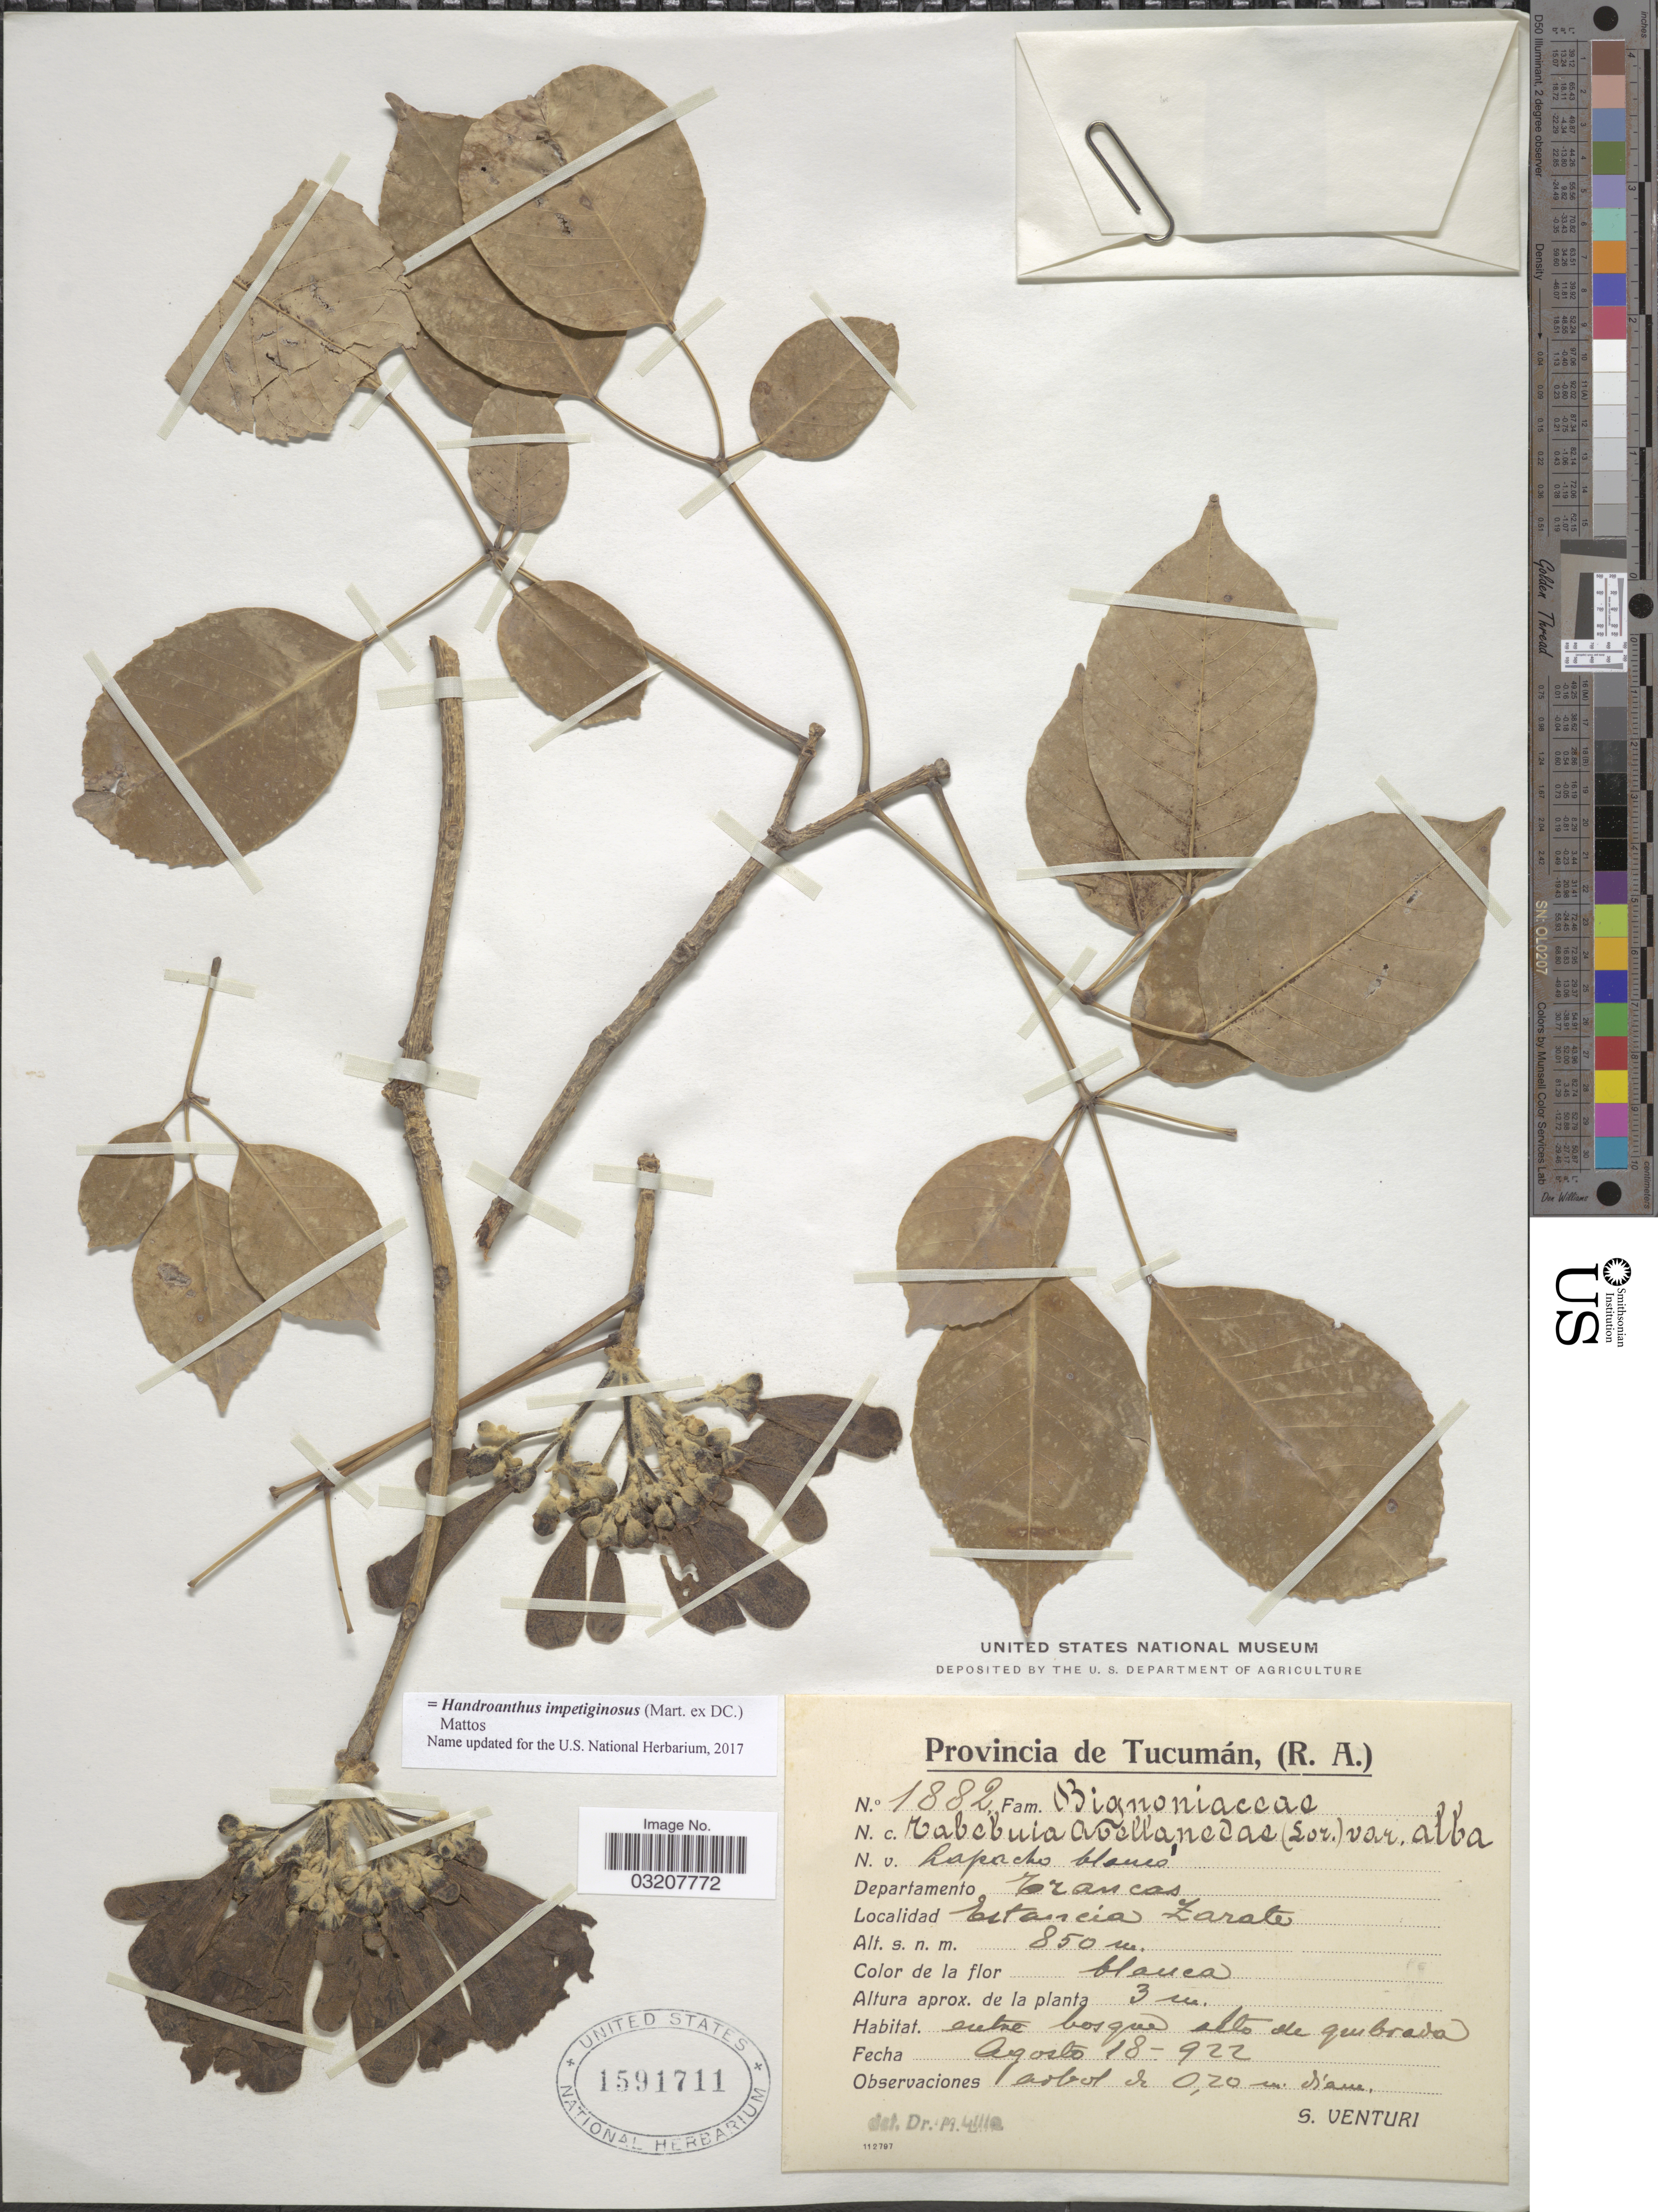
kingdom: Plantae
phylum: Tracheophyta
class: Magnoliopsida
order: Lamiales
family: Bignoniaceae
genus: Handroanthus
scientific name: Handroanthus impetiginosus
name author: (Mart. ex DC.) Mattos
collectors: S. Venturi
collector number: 1882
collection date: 1922-08-18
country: Argentina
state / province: Tucuman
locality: Departamento Trancas, Estancia Zarate.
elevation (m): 850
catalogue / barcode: US 1591711